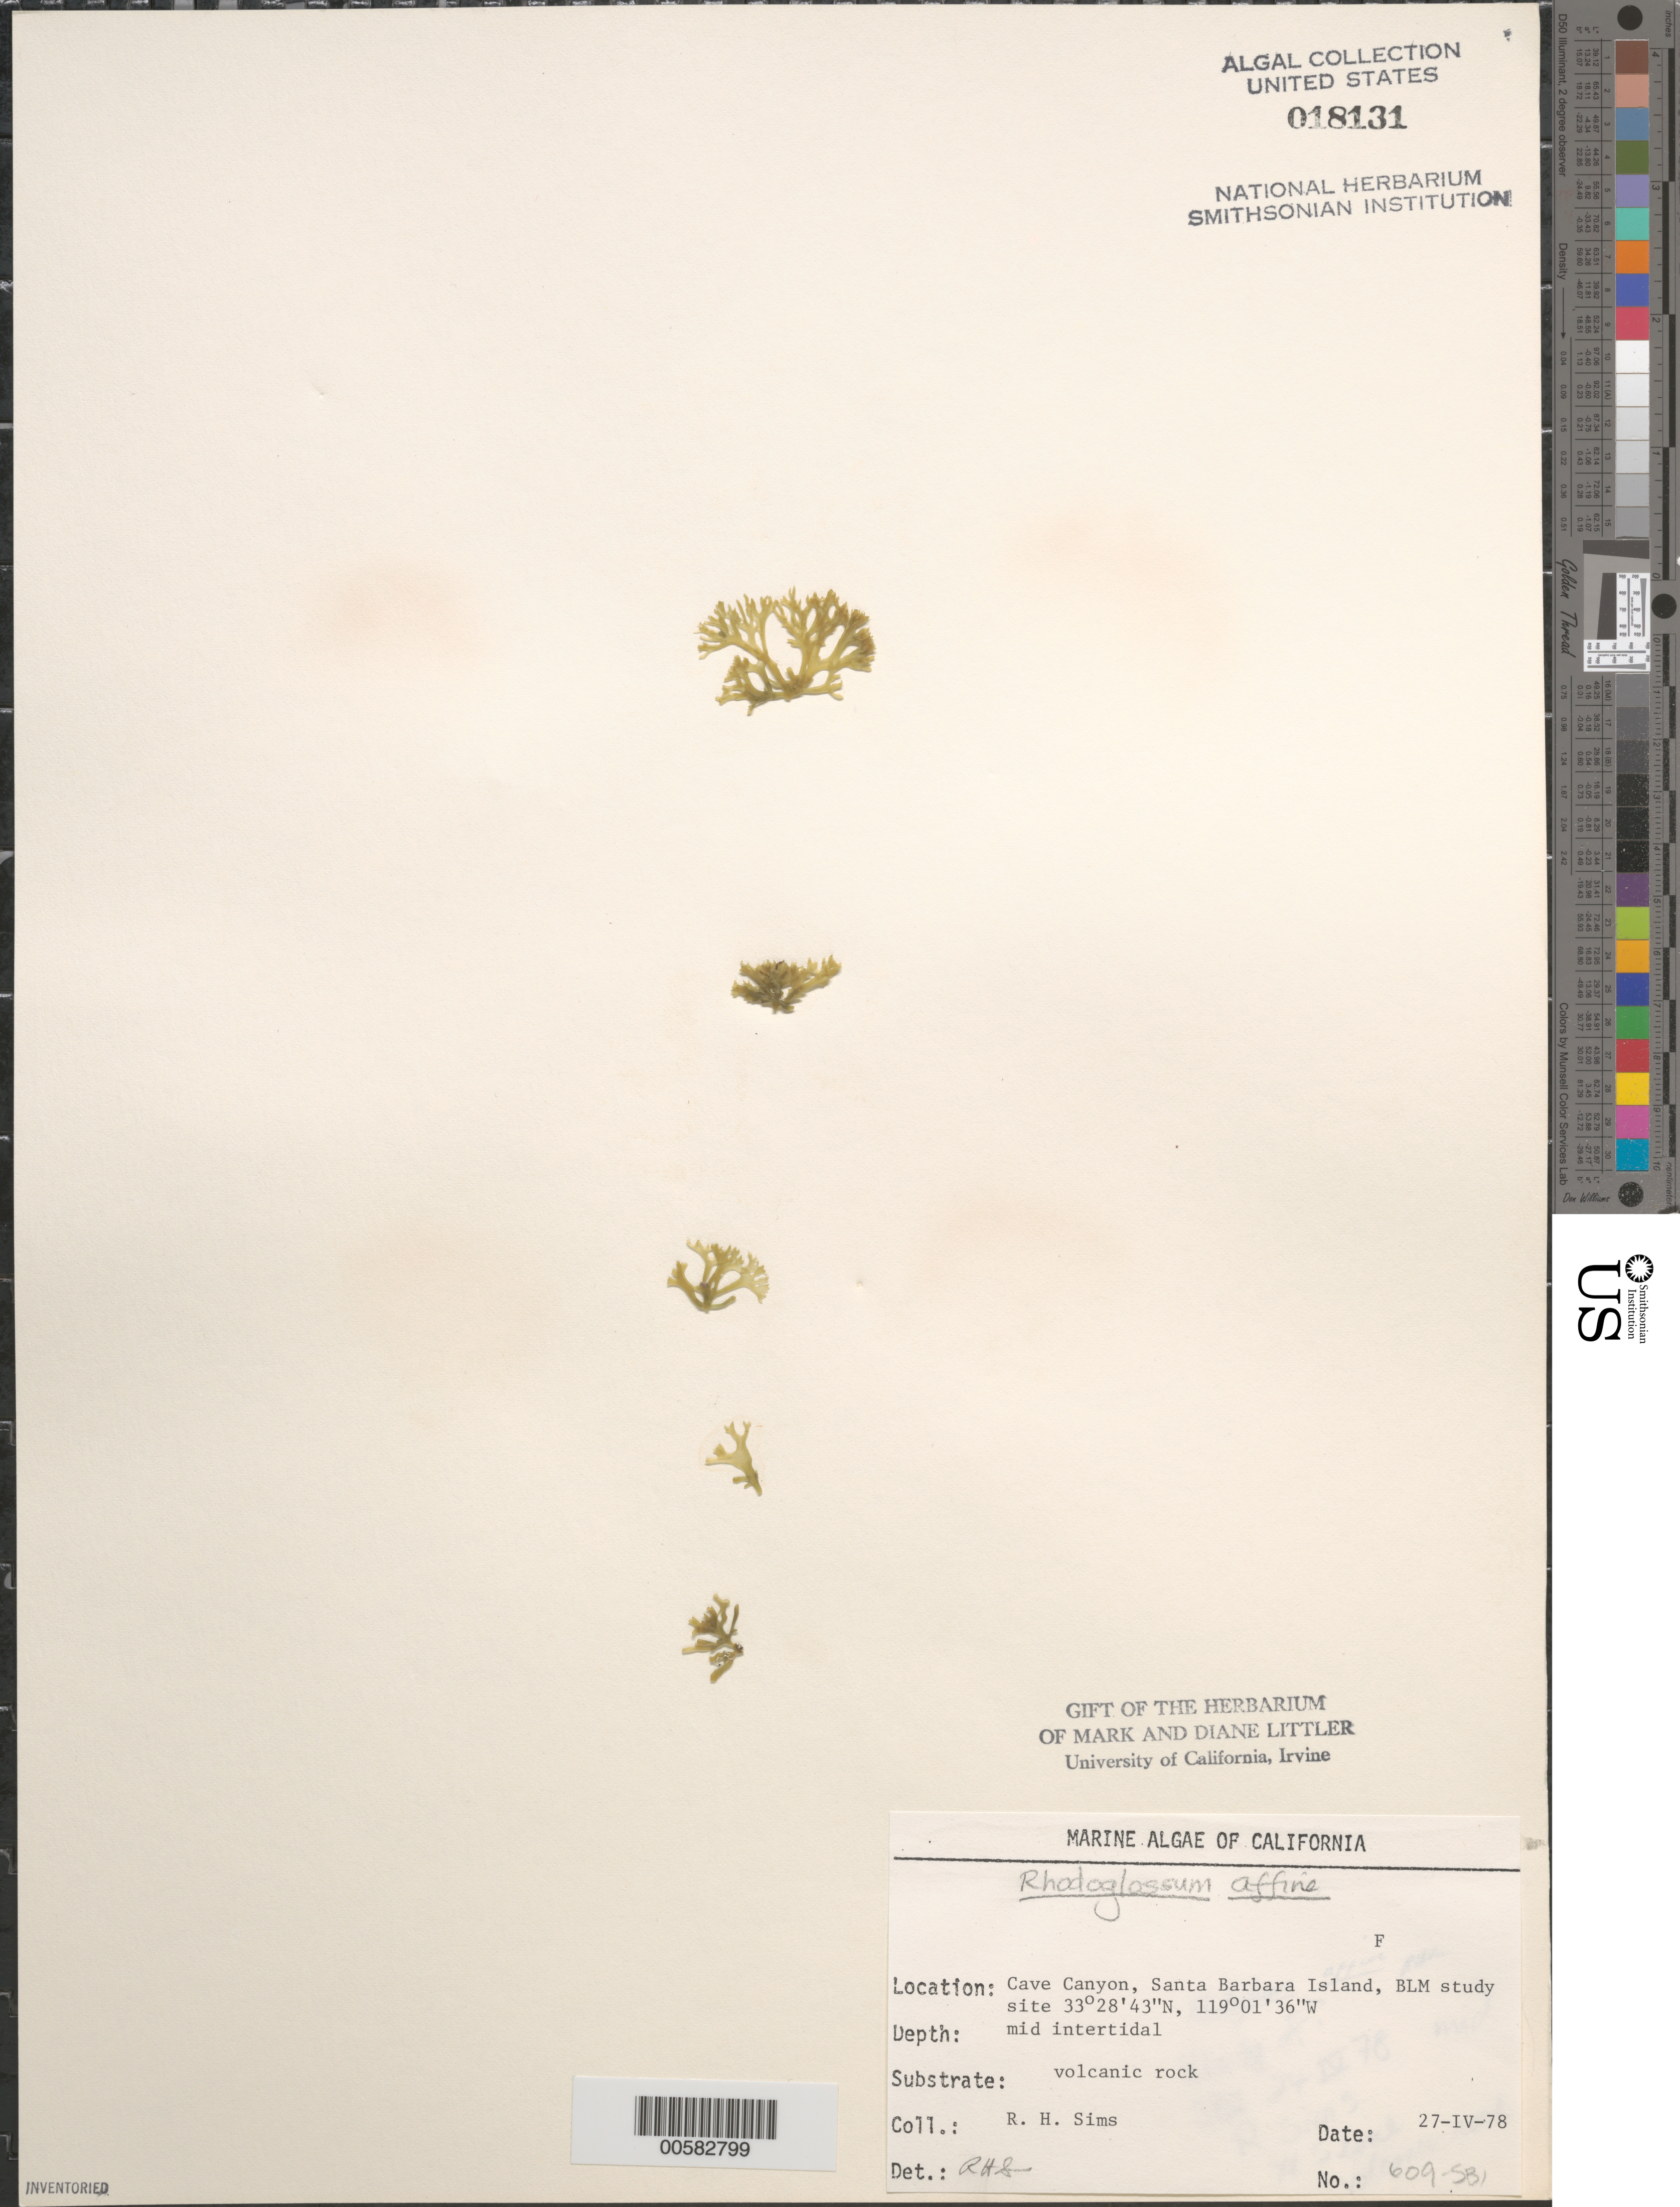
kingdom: Plantae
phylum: Rhodophyta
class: Florideophyceae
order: Gigartinales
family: Gigartinaceae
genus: Mazzaella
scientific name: Mazzaella affinis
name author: (Harvey) Fredericq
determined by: Algae name updating Project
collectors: R. H. Sims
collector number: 609-SBI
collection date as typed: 27 Apr 1978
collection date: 1978-04-27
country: United States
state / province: California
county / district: Santa Barbara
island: Santa Barbara Island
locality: Cave Canyon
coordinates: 33 28' 43" N, 119 01' 36" W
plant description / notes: BLM-SOCALBIGHT Rocky Intertidal Survey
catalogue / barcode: US 18131